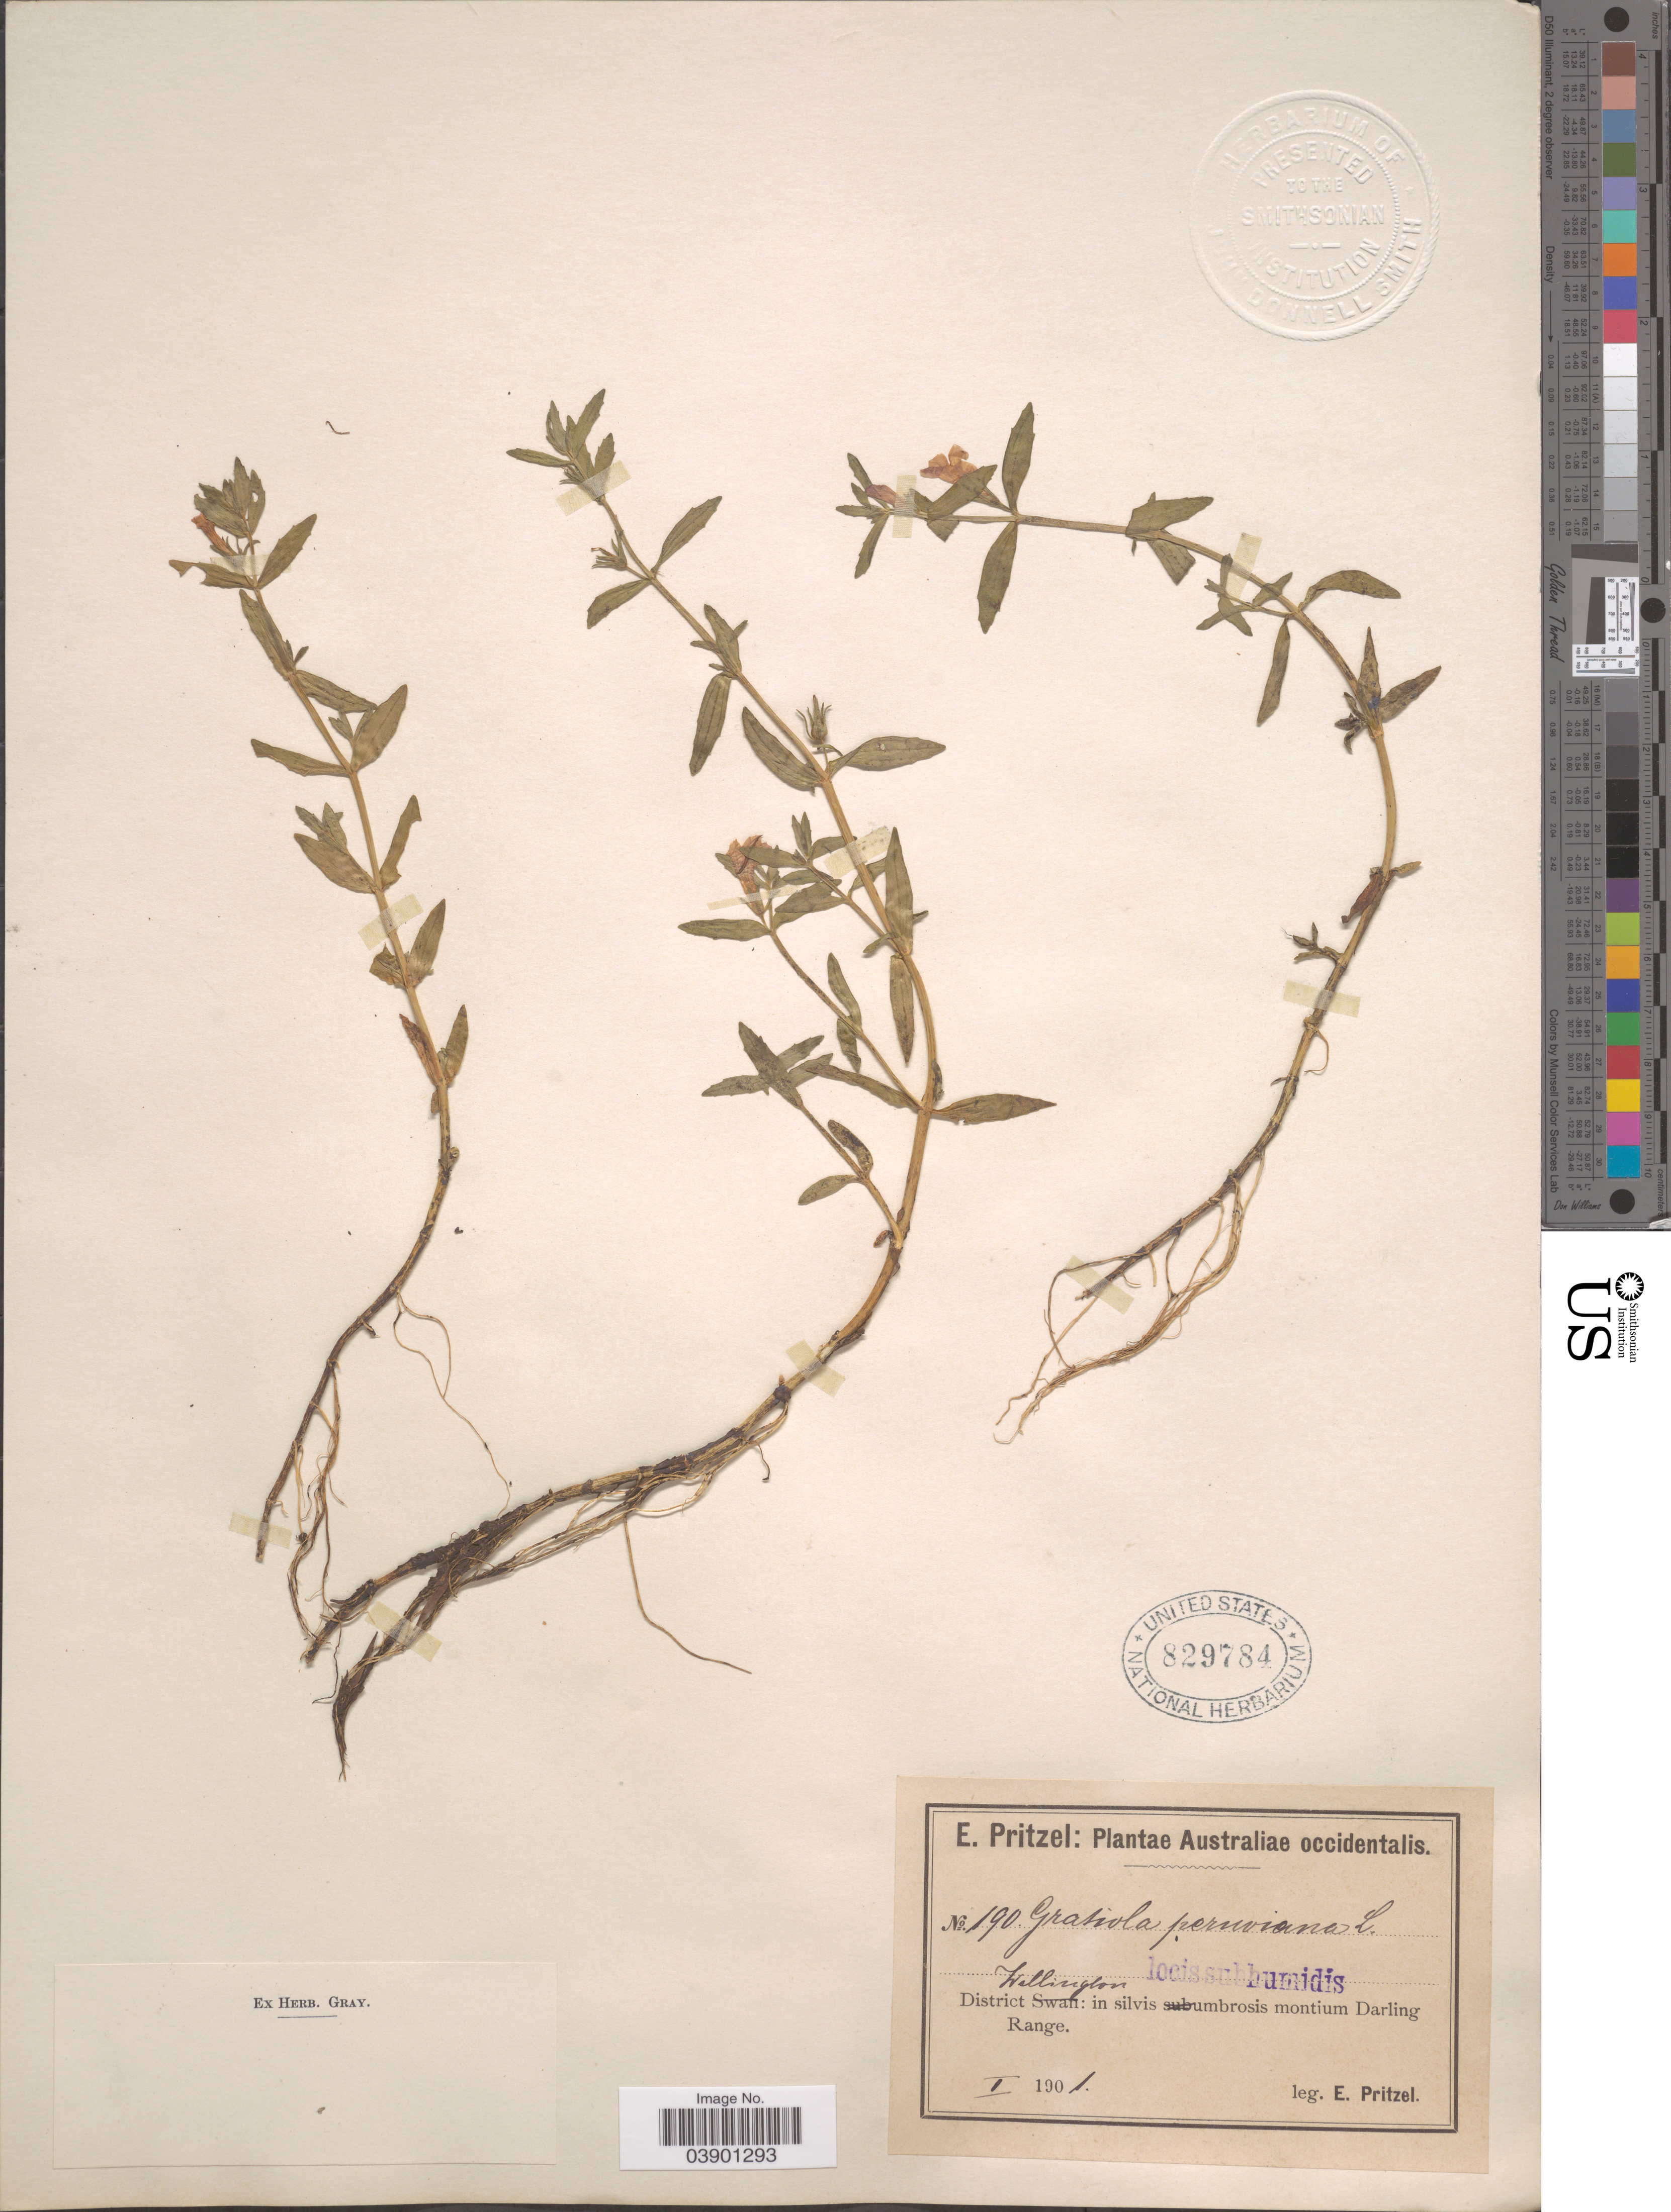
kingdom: Plantae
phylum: Tracheophyta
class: Magnoliopsida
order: Lamiales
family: Plantaginaceae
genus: Gratiola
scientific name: Gratiola peruviana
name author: L.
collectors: E. G. Pritzel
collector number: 190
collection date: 1901-01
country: Australia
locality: Australia occidentalis. District Wellington: in silvis umbrosis montium Darling Range. Locis subhumidis.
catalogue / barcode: US 829784